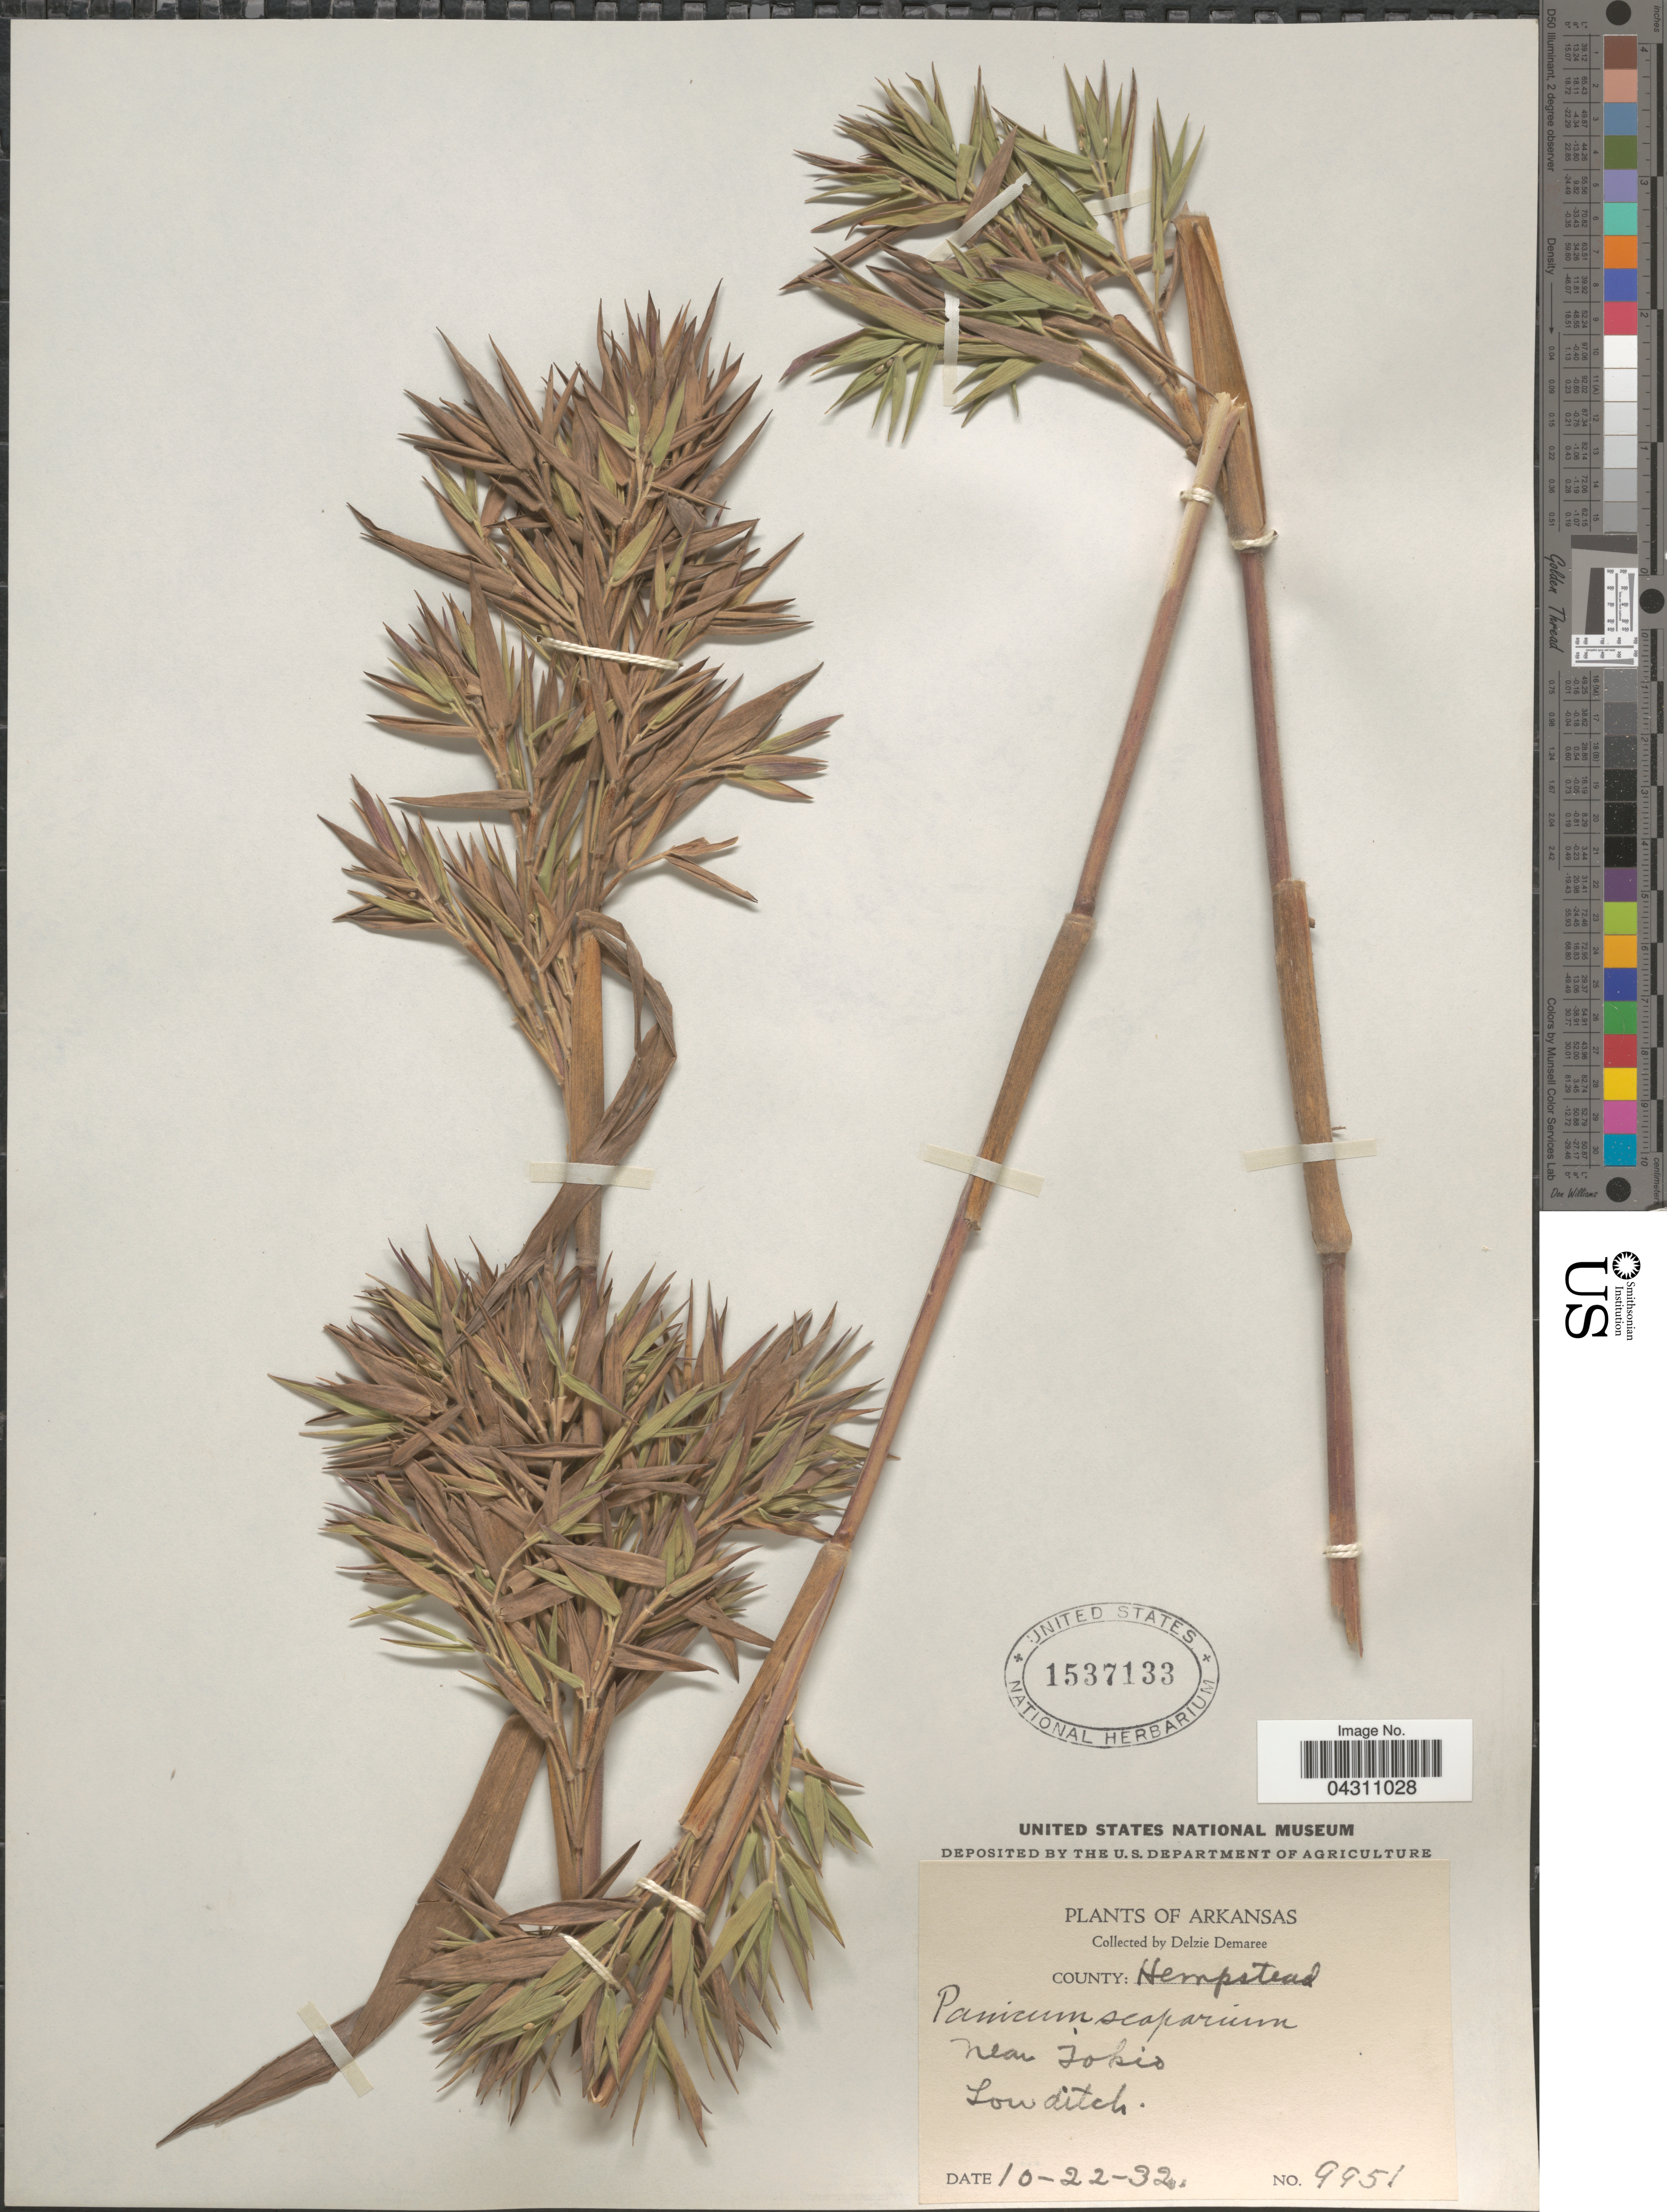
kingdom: Plantae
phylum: Tracheophyta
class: Liliopsida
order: Poales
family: Poaceae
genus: Dichanthelium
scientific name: Dichanthelium scoparium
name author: (Lam.) Gould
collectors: D. Demaree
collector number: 9951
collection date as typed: Transcribed d/m/y: 22/10/32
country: United States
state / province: Arkansas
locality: County: Hempstead. Near Tokio.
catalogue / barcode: US 1537133